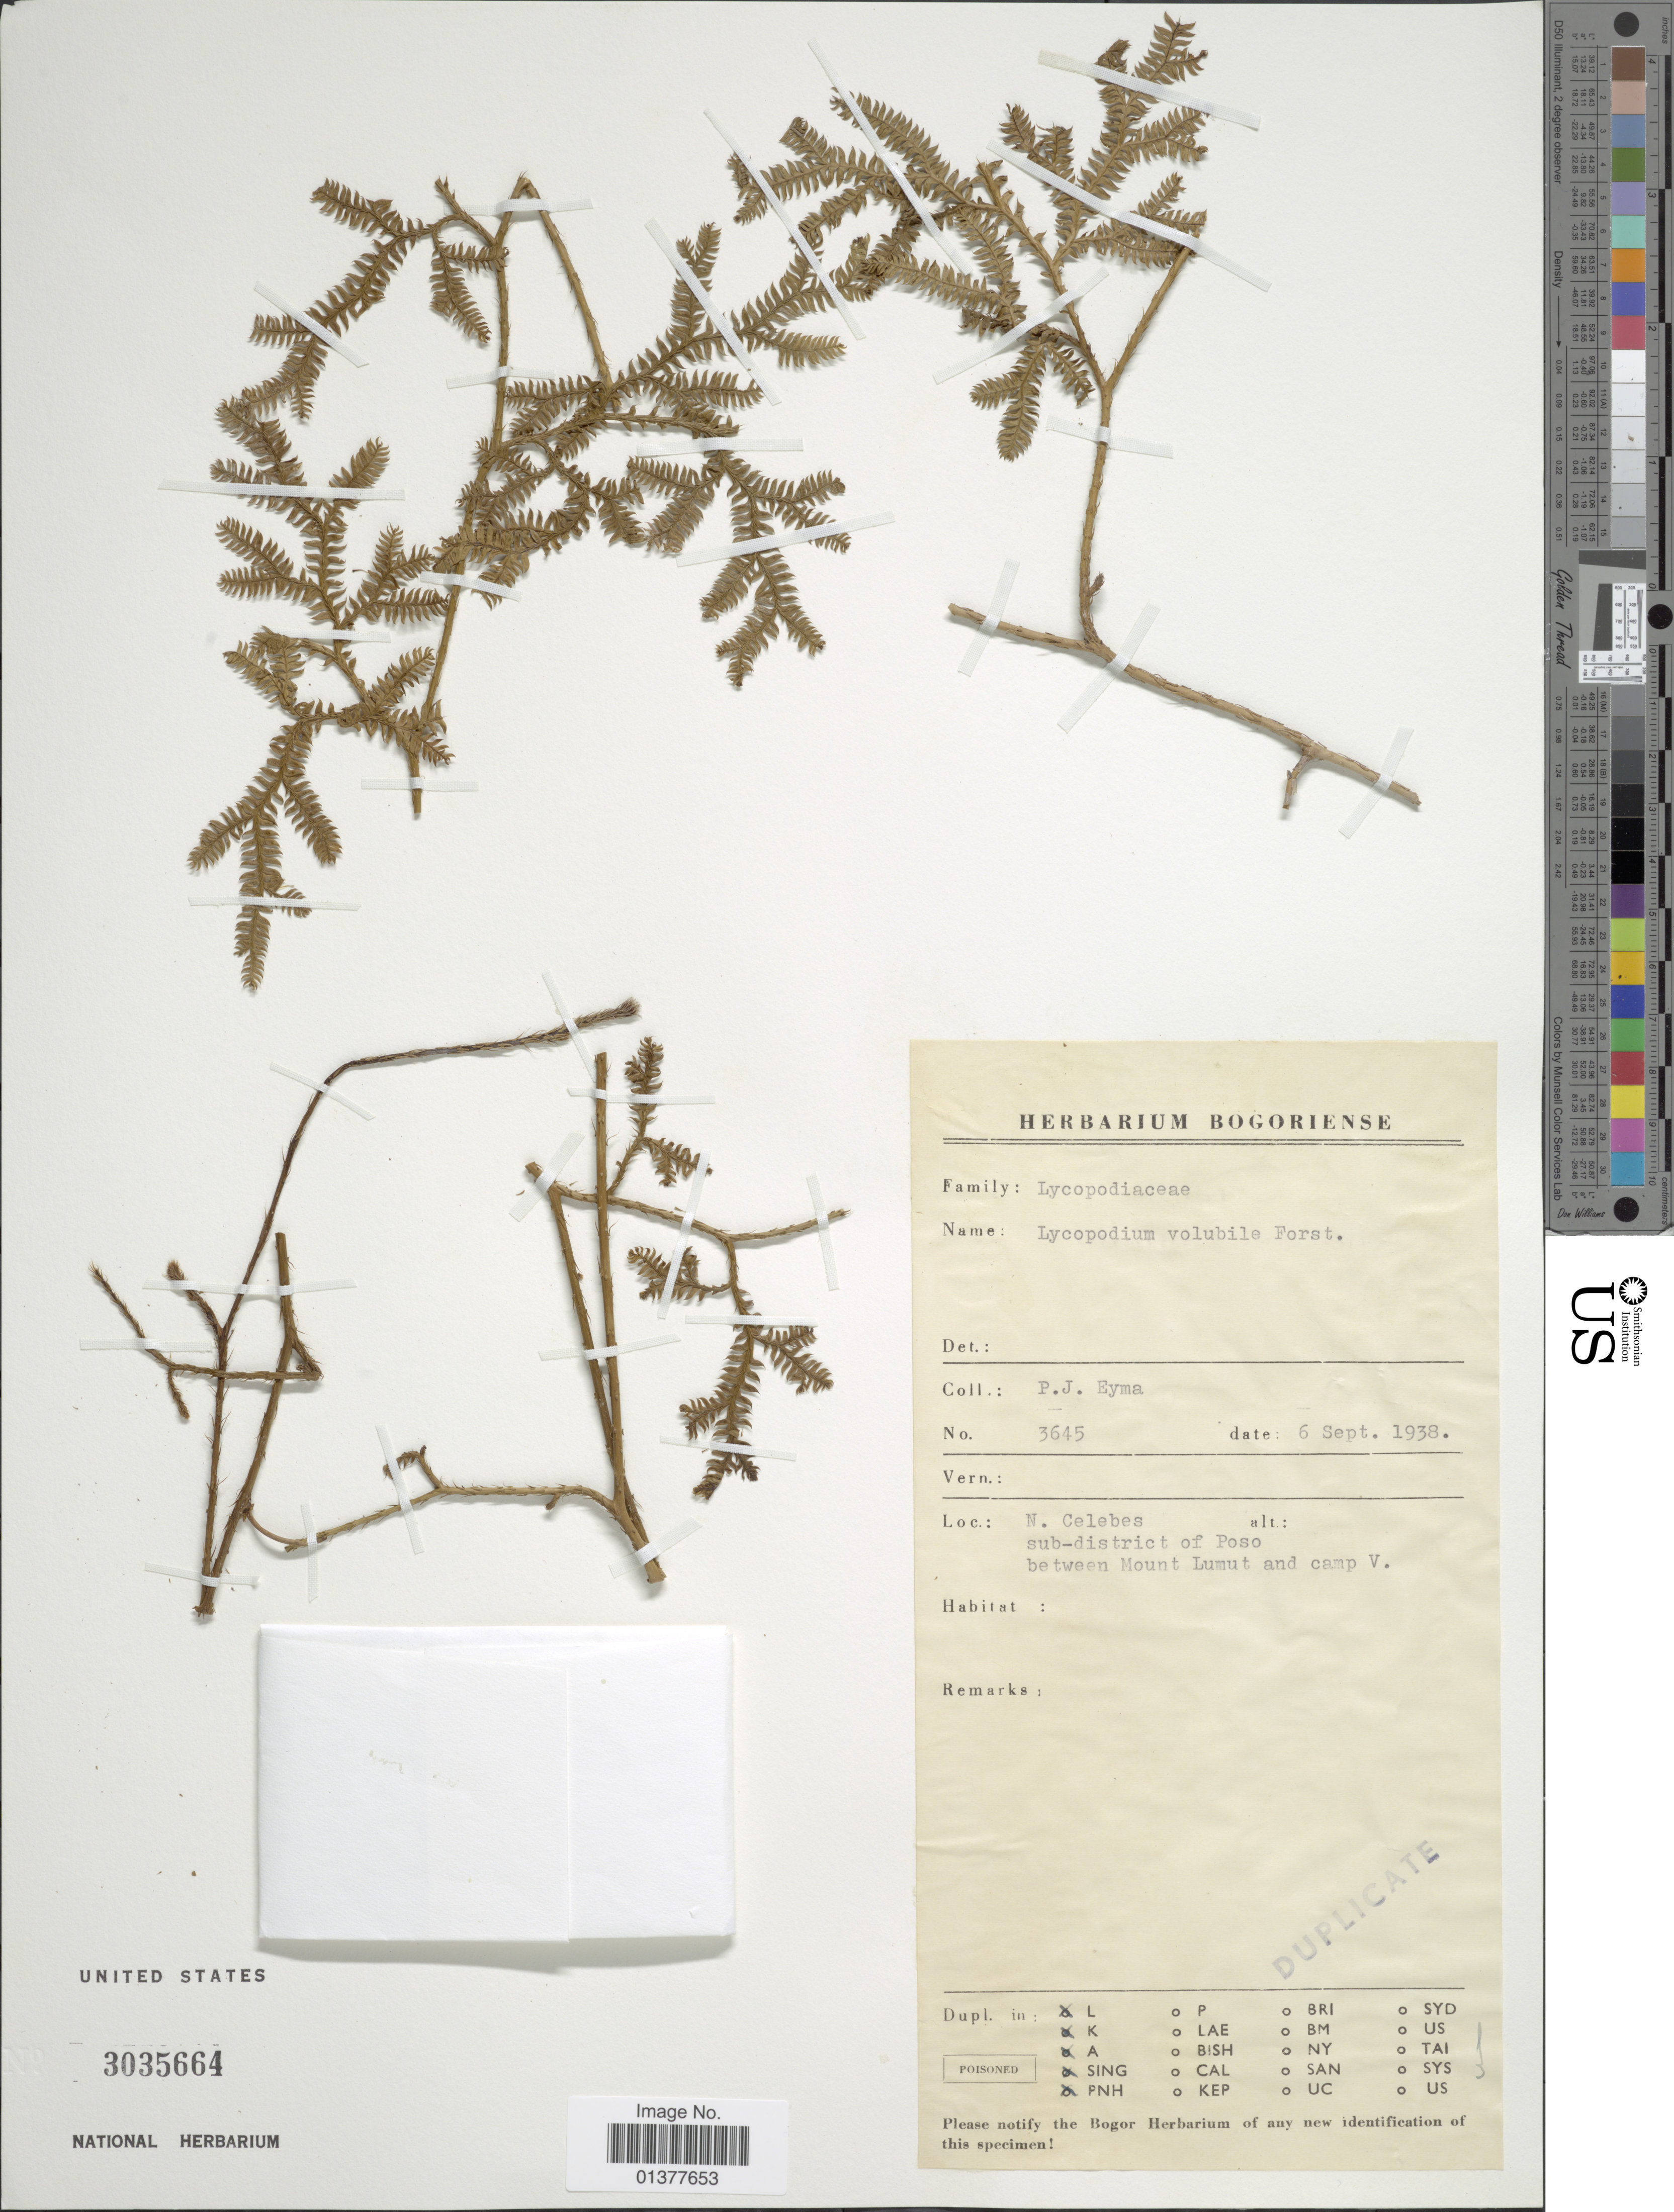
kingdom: Plantae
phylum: Tracheophyta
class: Lycopodiopsida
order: Lycopodiales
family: Lycopodiaceae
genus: Pseudodiphasium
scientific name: Pseudodiphasium volubile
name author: (G. Forst.) Holub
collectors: P. J. Eyma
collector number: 3645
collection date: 1938-09-06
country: Indonesia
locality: N.Celebes, sub-district of Poso between Mount Lumit and Camp V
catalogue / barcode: US 3035664